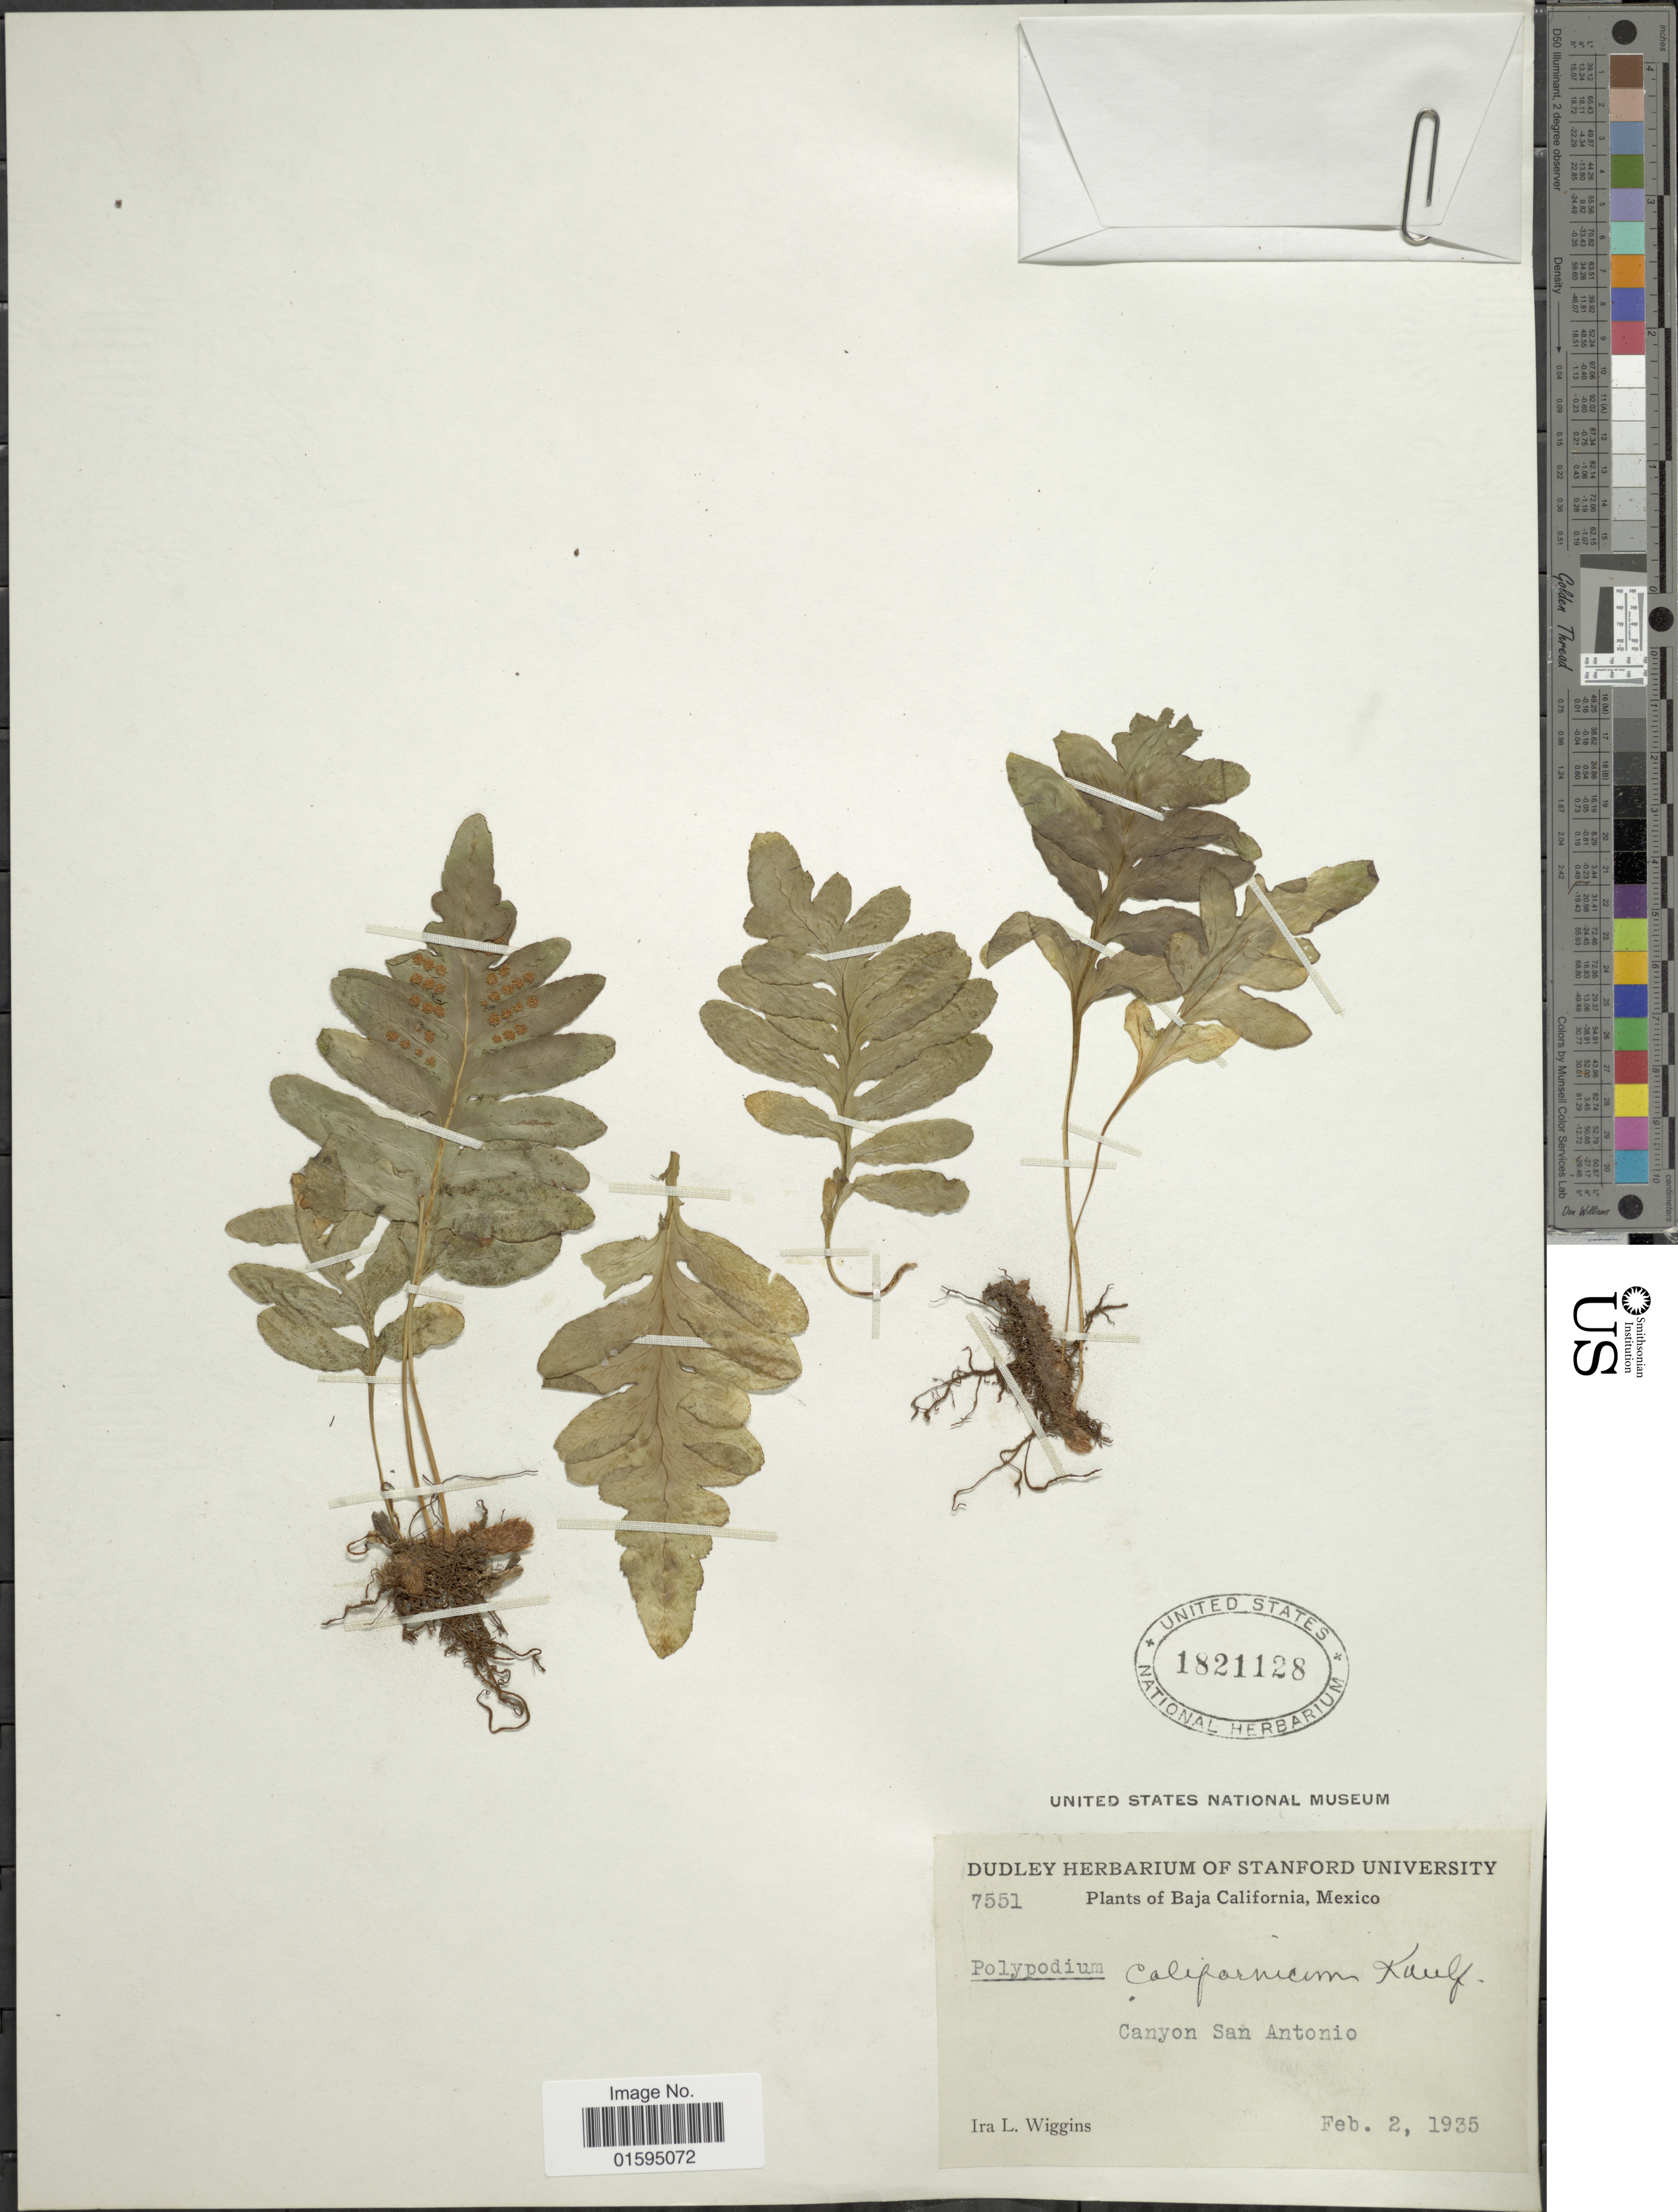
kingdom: Plantae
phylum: Tracheophyta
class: Polypodiopsida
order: Polypodiales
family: Polypodiaceae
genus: Polypodium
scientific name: Polypodium californicum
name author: Kaulf.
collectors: I. L. Wiggins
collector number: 7551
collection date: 1935-02-02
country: Mexico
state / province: Baja California Norte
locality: Canyon San Antonio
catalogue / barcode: US 1821128